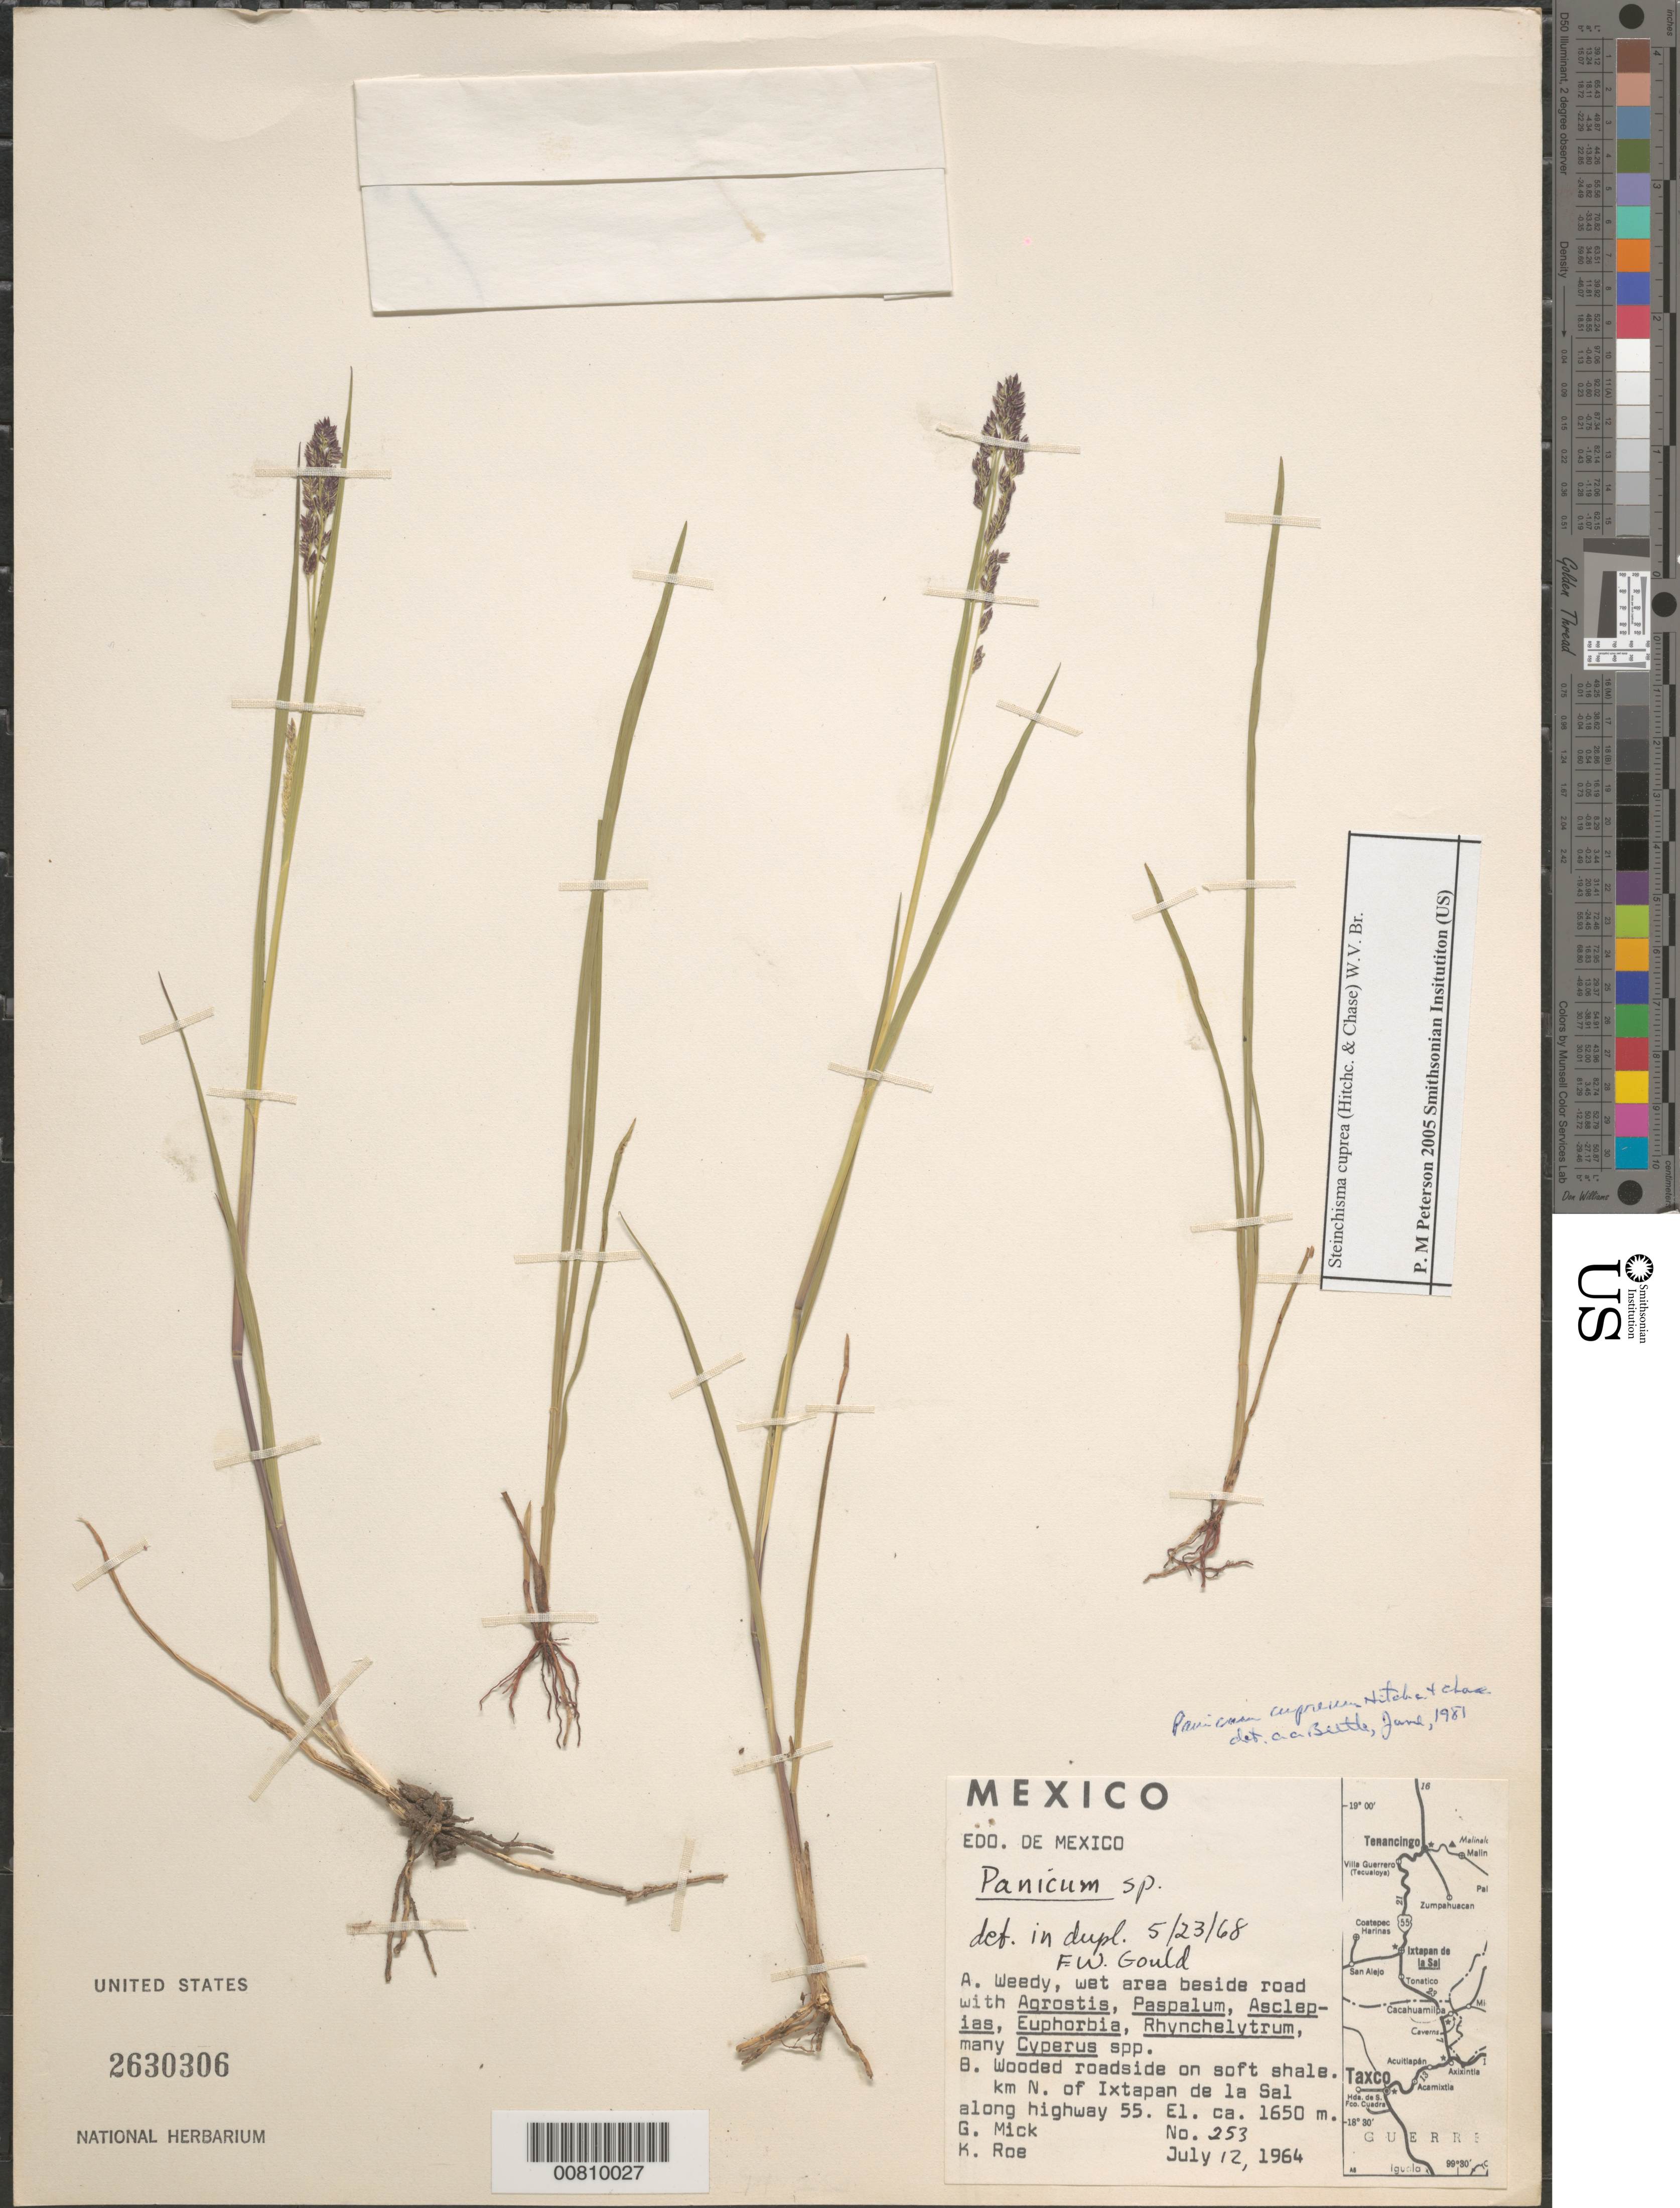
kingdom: Plantae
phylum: Tracheophyta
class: Liliopsida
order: Poales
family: Poaceae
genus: Steinchisma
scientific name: Steinchisma cupreum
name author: (Hitchc. & Chase) W.V. Br.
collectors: G. Mick & K. E. Roe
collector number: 253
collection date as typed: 12 Jul 1964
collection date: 1964-07-12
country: Mexico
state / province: México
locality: N of Ixtapan de la Sal along highway 55.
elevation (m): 1650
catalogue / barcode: US 2630306